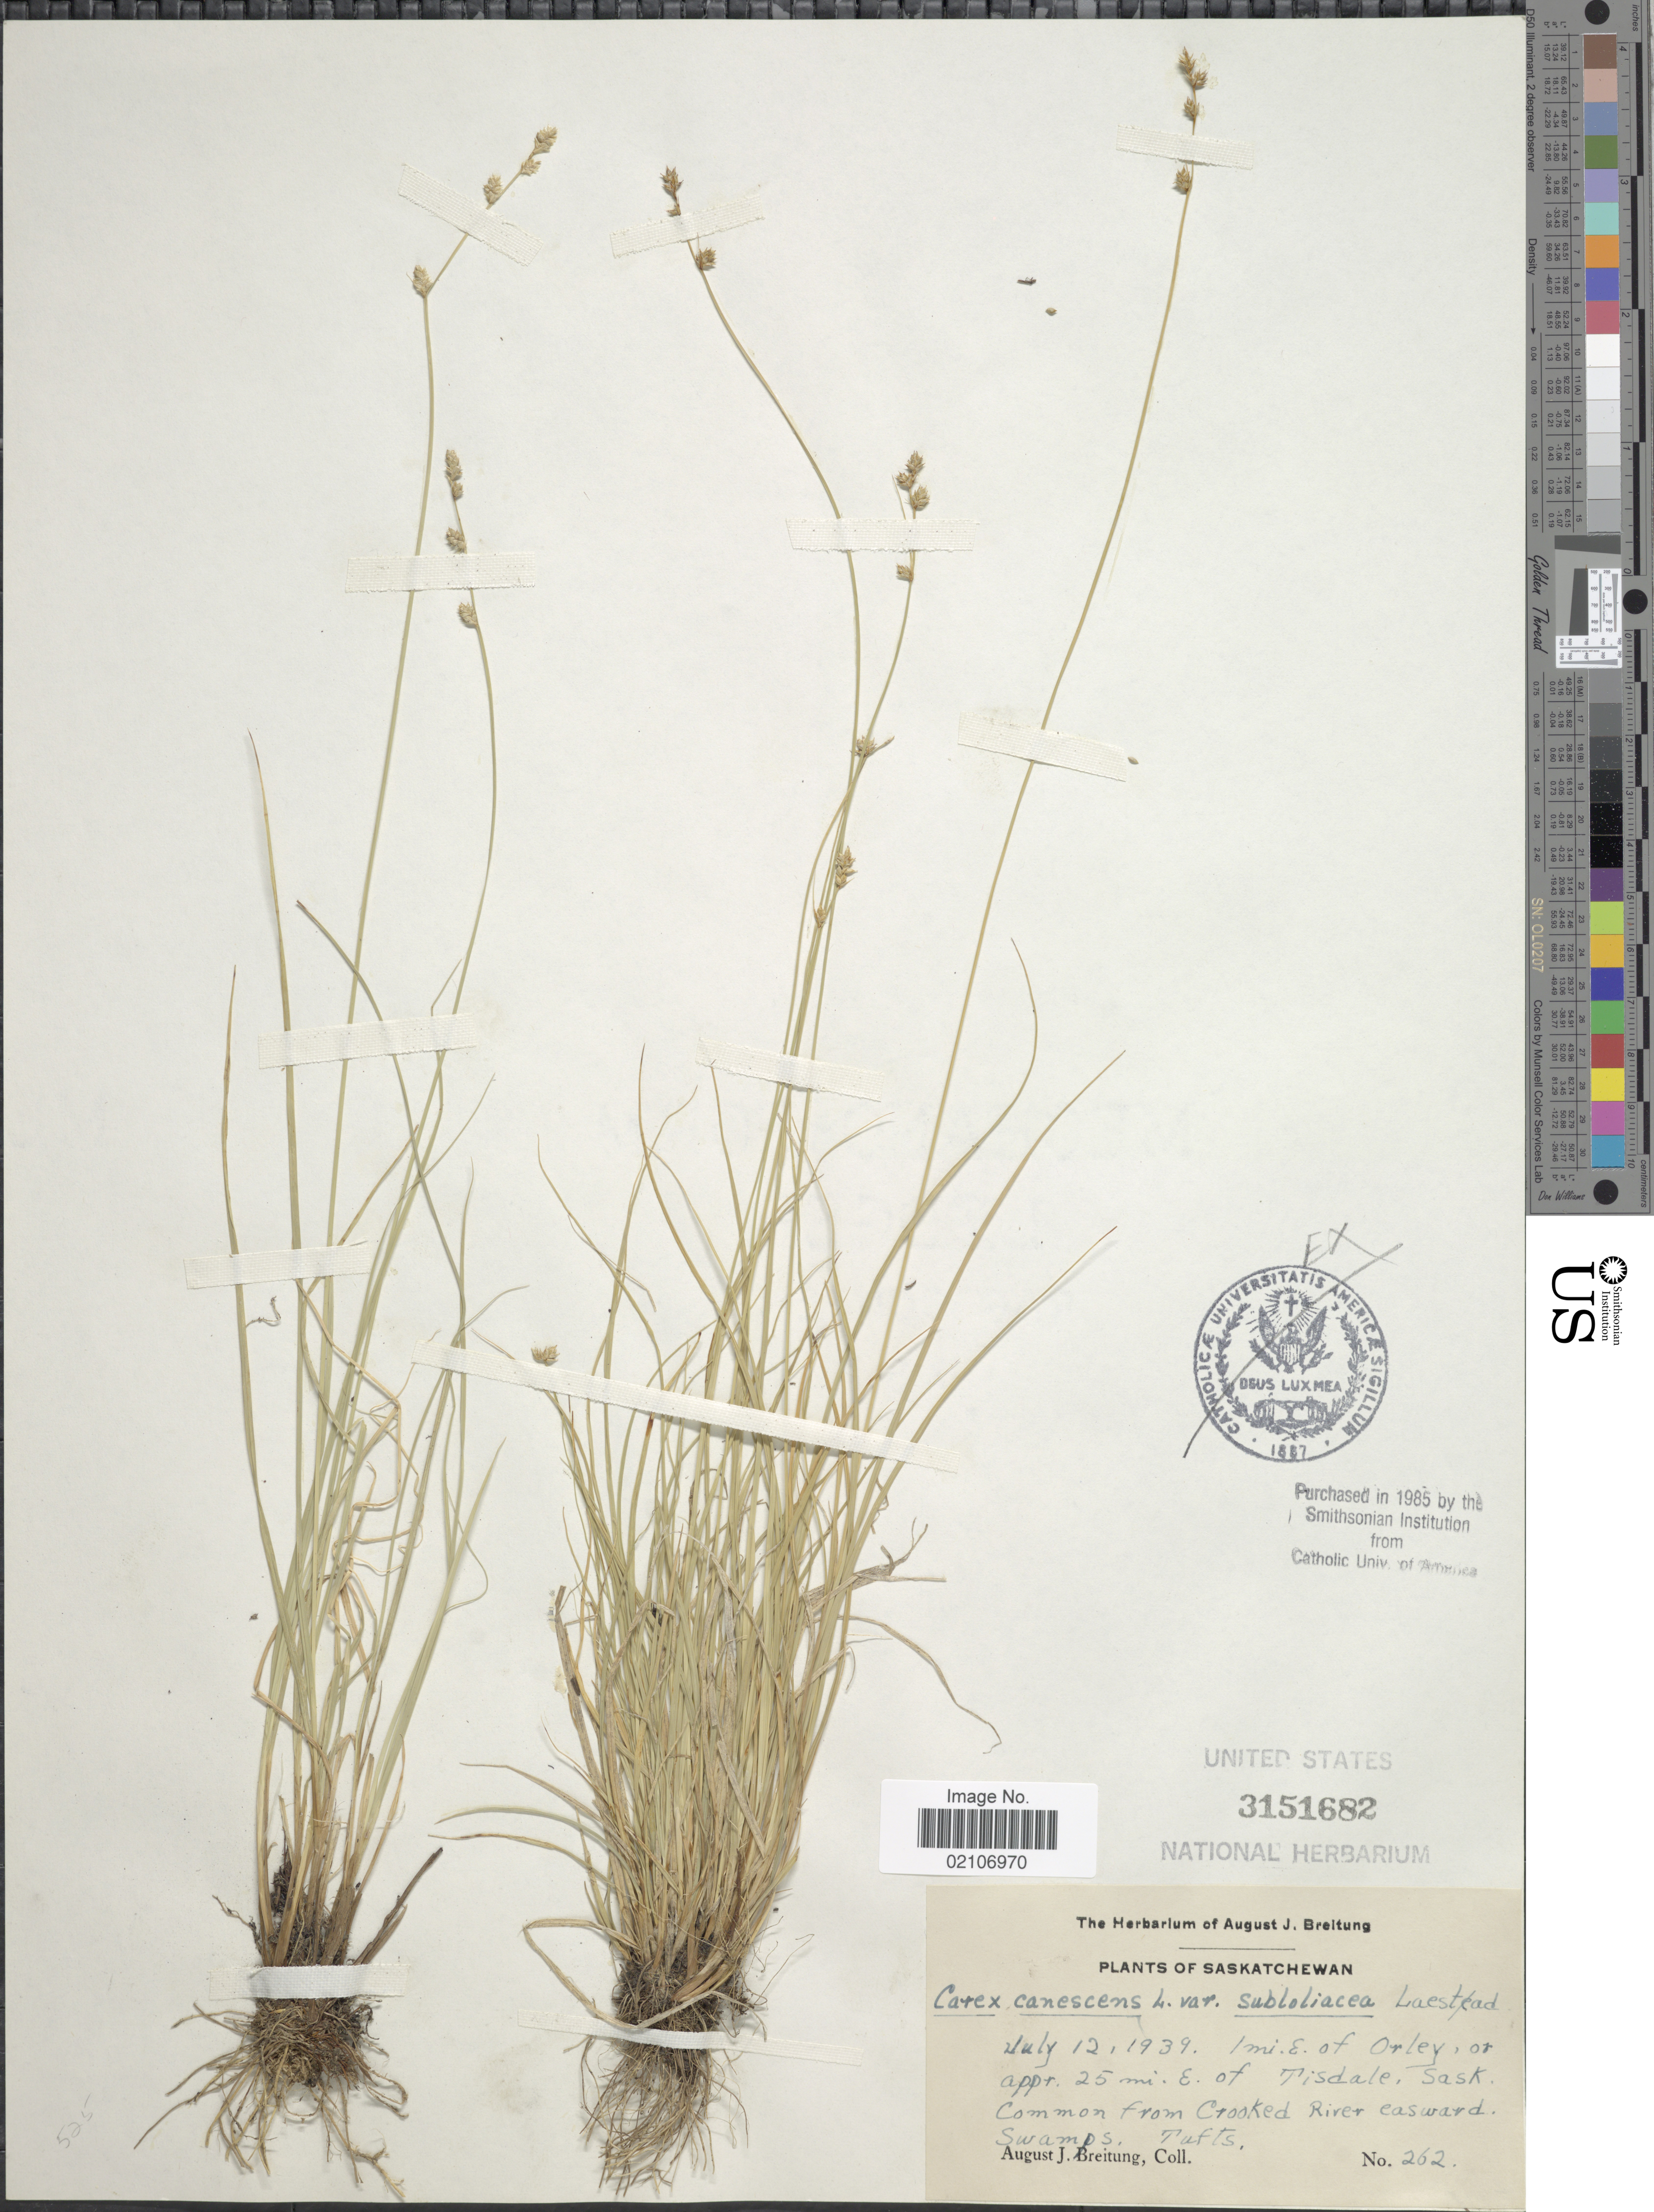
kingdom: Plantae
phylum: Tracheophyta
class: Liliopsida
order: Poales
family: Cyperaceae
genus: Carex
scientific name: Carex canescens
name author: L.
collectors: A. Breitung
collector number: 262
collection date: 1939-07-12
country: Canada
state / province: Saskatchewan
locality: Saskatchewan, 1 mi. E. of Orley or appr. 25 mi E. of Tisdale, Sask. Common from Crooked River easward Swamps.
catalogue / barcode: US 3151682